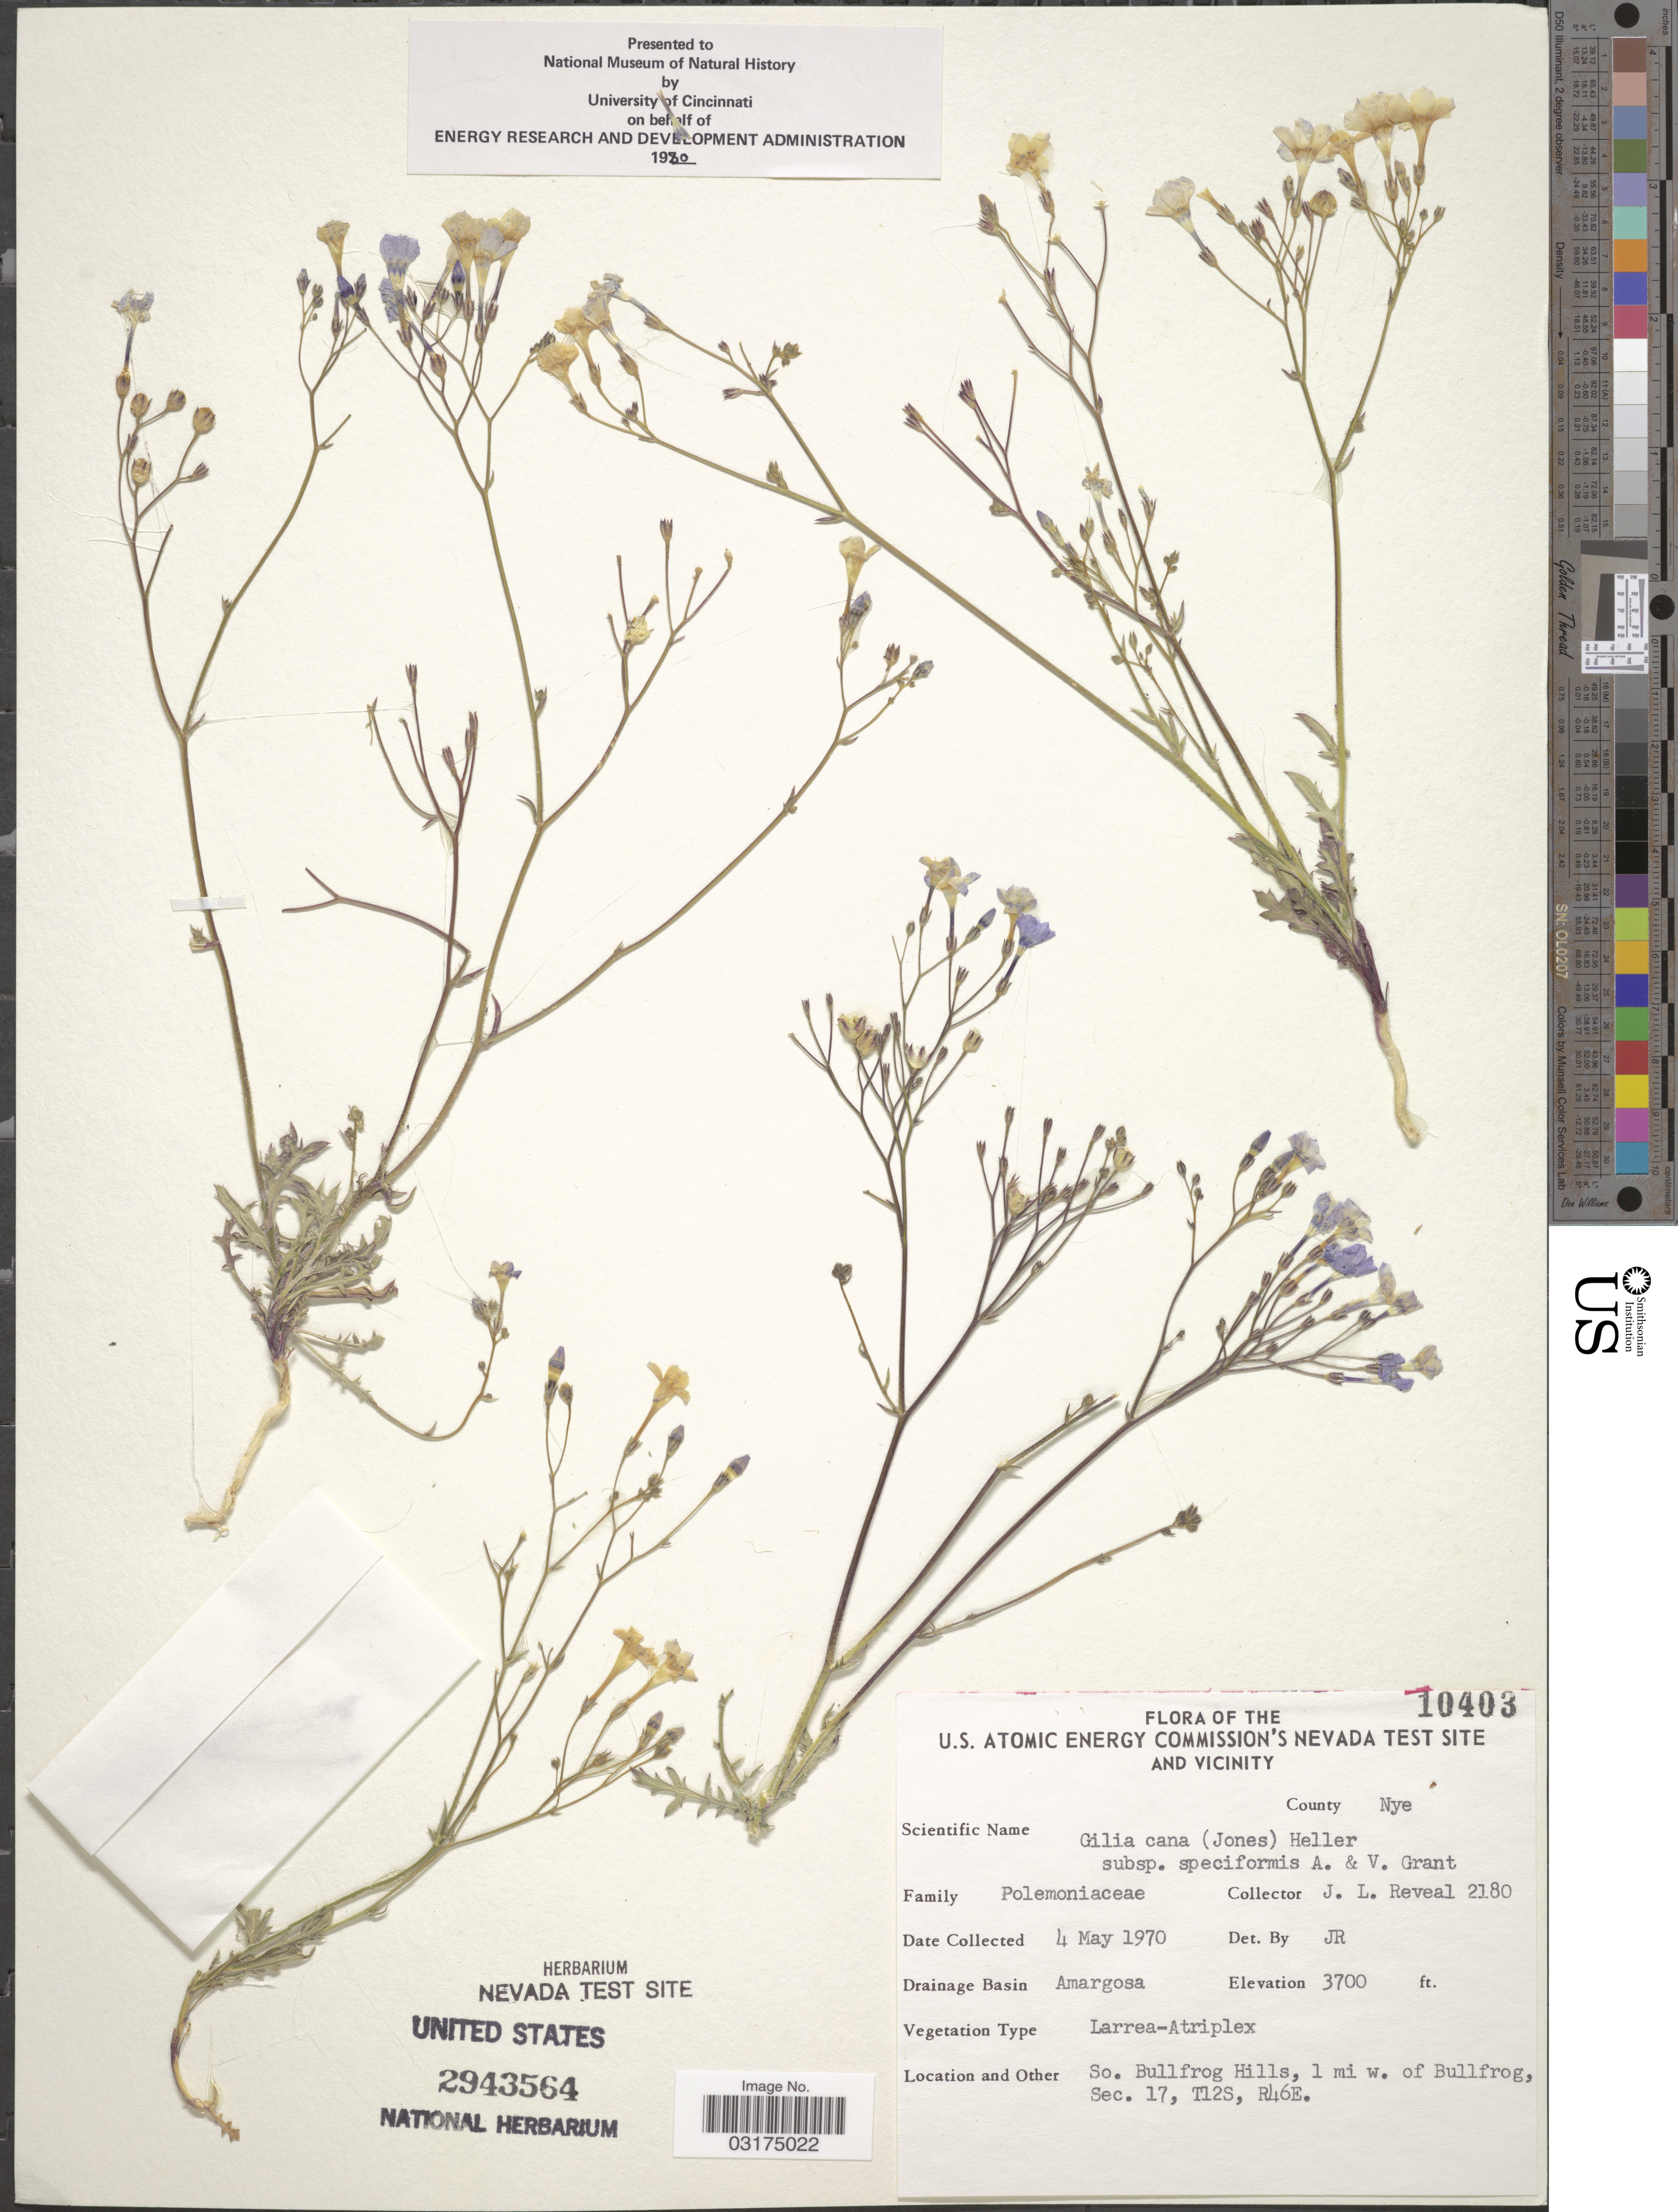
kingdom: Plantae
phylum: Tracheophyta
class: Magnoliopsida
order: Ericales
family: Polemoniaceae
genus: Gilia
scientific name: Gilia cana subsp. speciformis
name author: A.D. Grant & V.E. Grant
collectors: J. L. Reveal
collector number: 2180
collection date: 1970-05-04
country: United States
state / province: Nevada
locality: The U. S. Atomic Energy Commission's Nevada Test Site and Vicinity. County Nye. Drainage Basin Amargosa. So. Bullfrog Hills, 1 mi w. of Bullfrog, Sec. 17, T12S, R46E.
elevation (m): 1128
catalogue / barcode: US 2943564